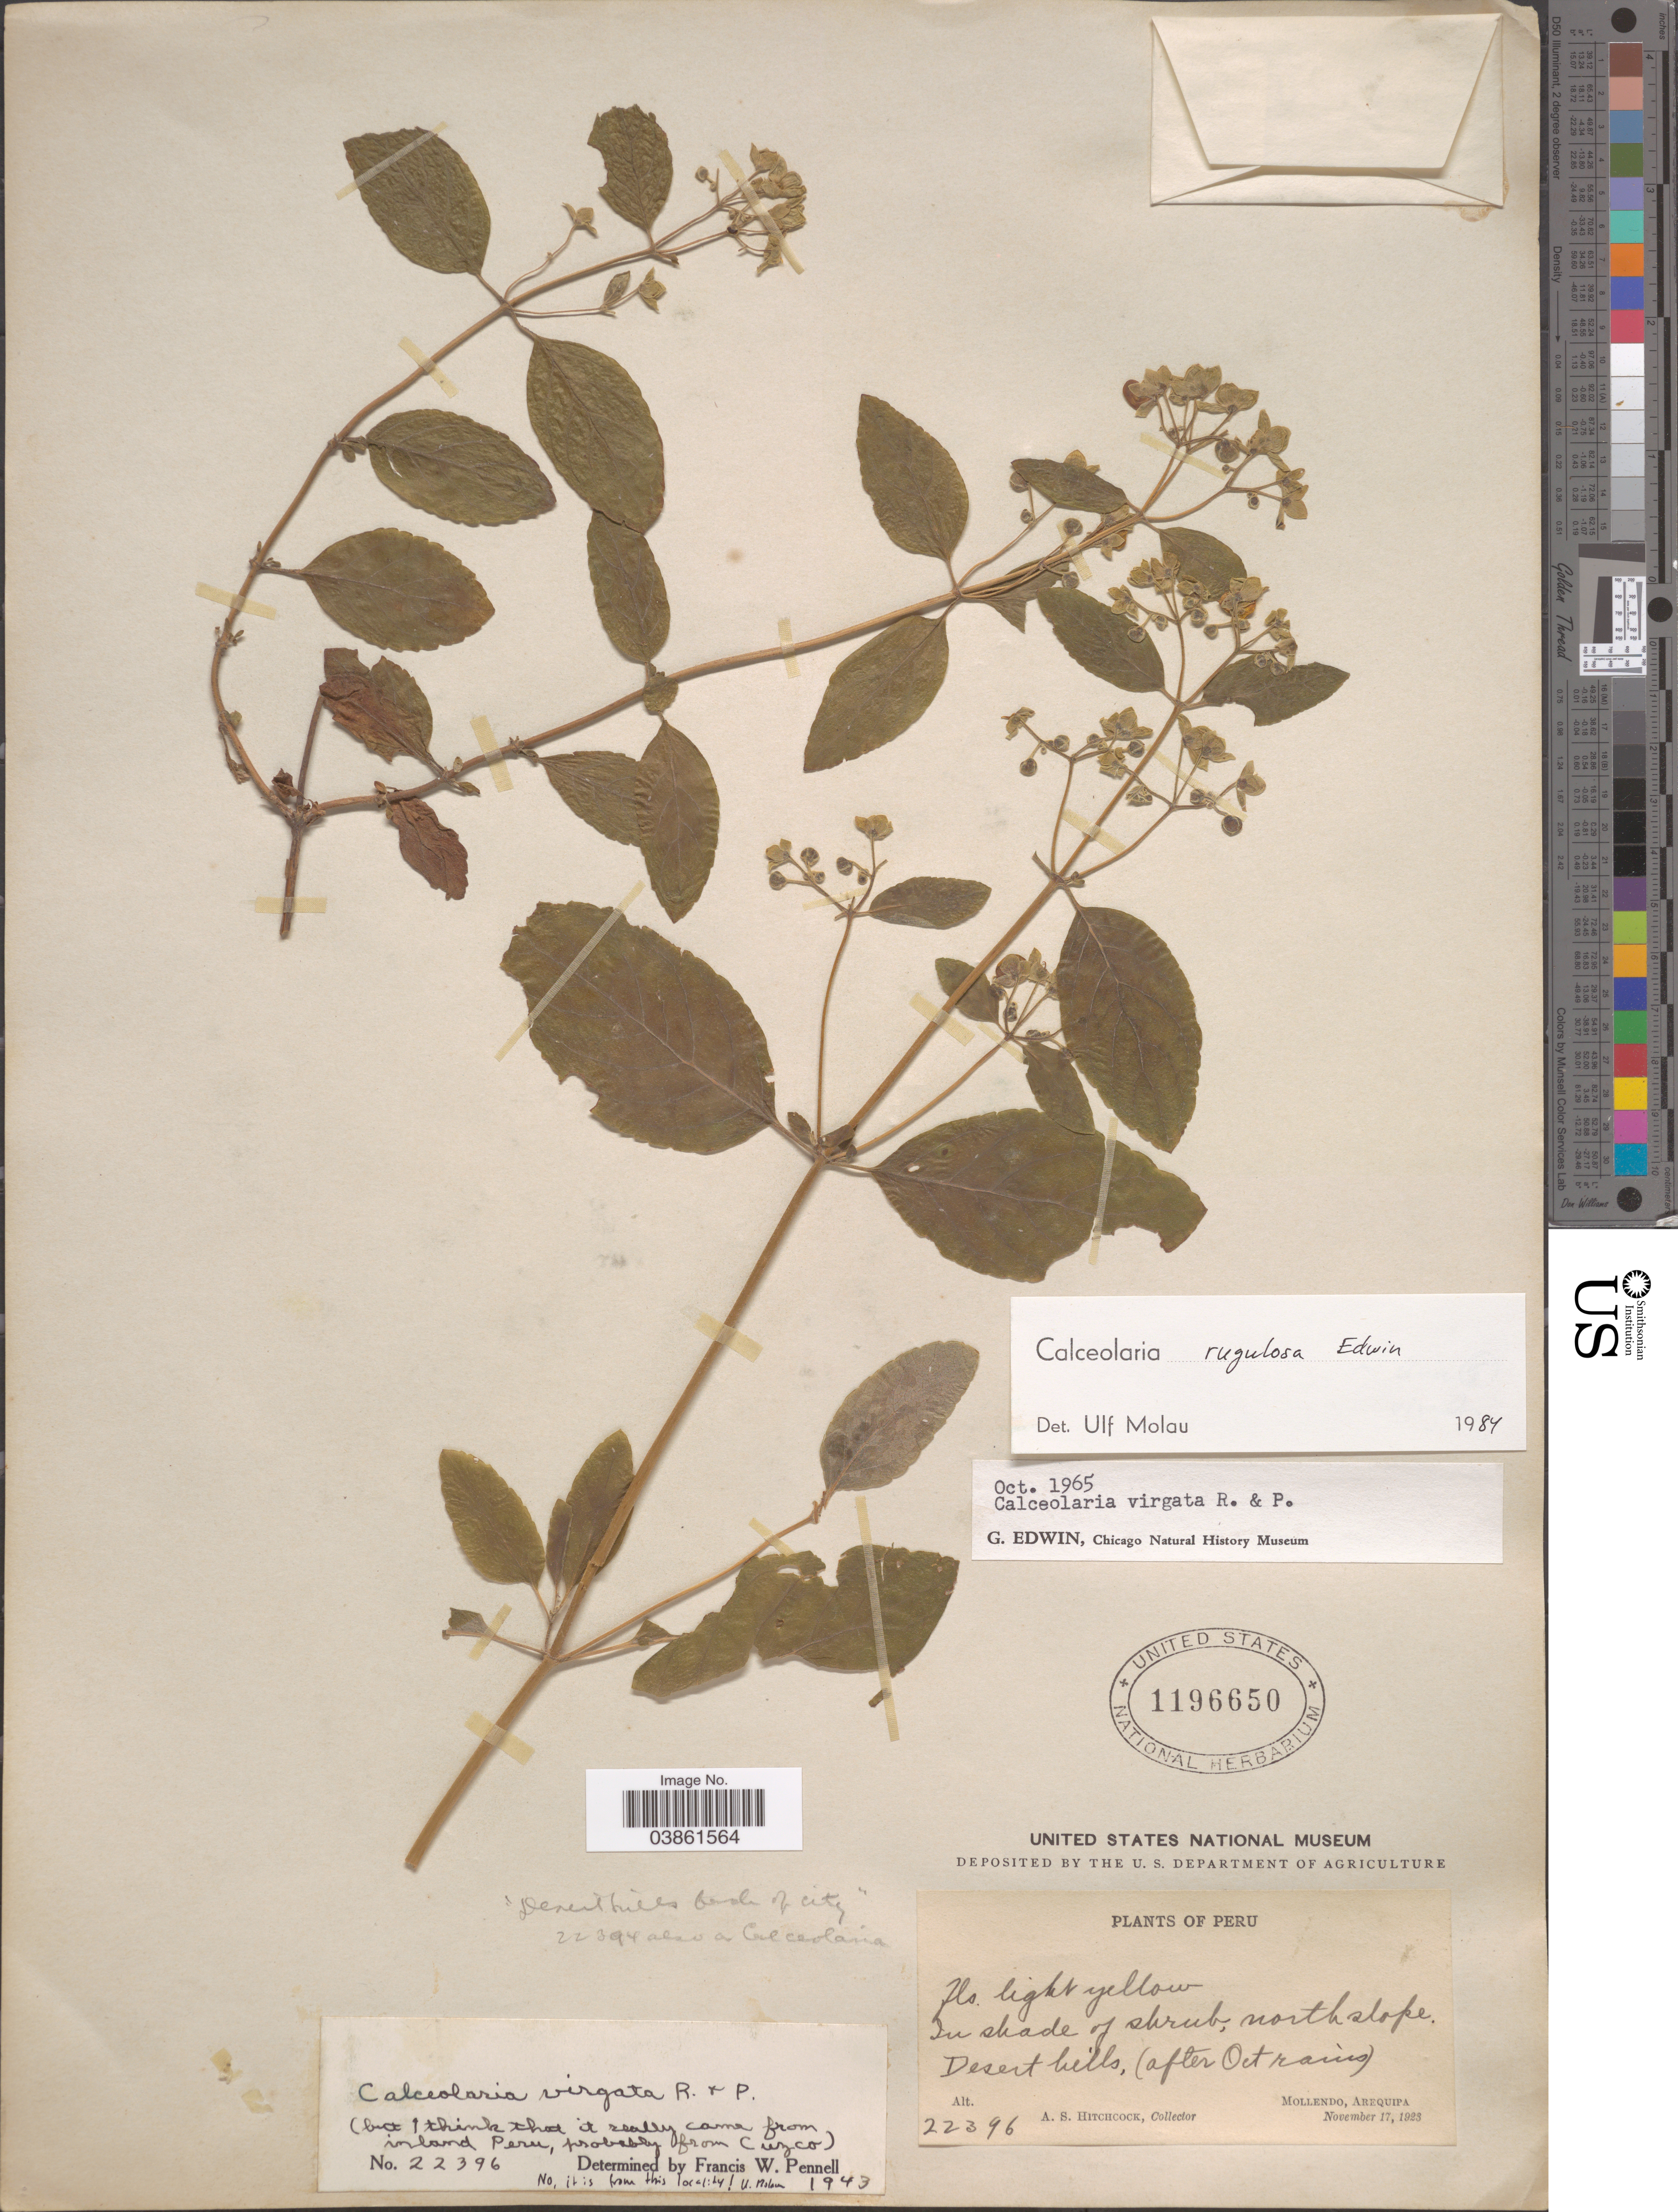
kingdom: Plantae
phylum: Tracheophyta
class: Magnoliopsida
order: Lamiales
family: Calceolariaceae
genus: Calceolaria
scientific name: Calceolaria rugulosa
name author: Edwin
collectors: A. S. Hitchcock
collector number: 22396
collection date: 1923-11-17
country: Peru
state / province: Arequipa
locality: In shade of shrub, north slope. Desert hills, (after Oct rains). Mollendo, Arequipa.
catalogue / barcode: US 1196650